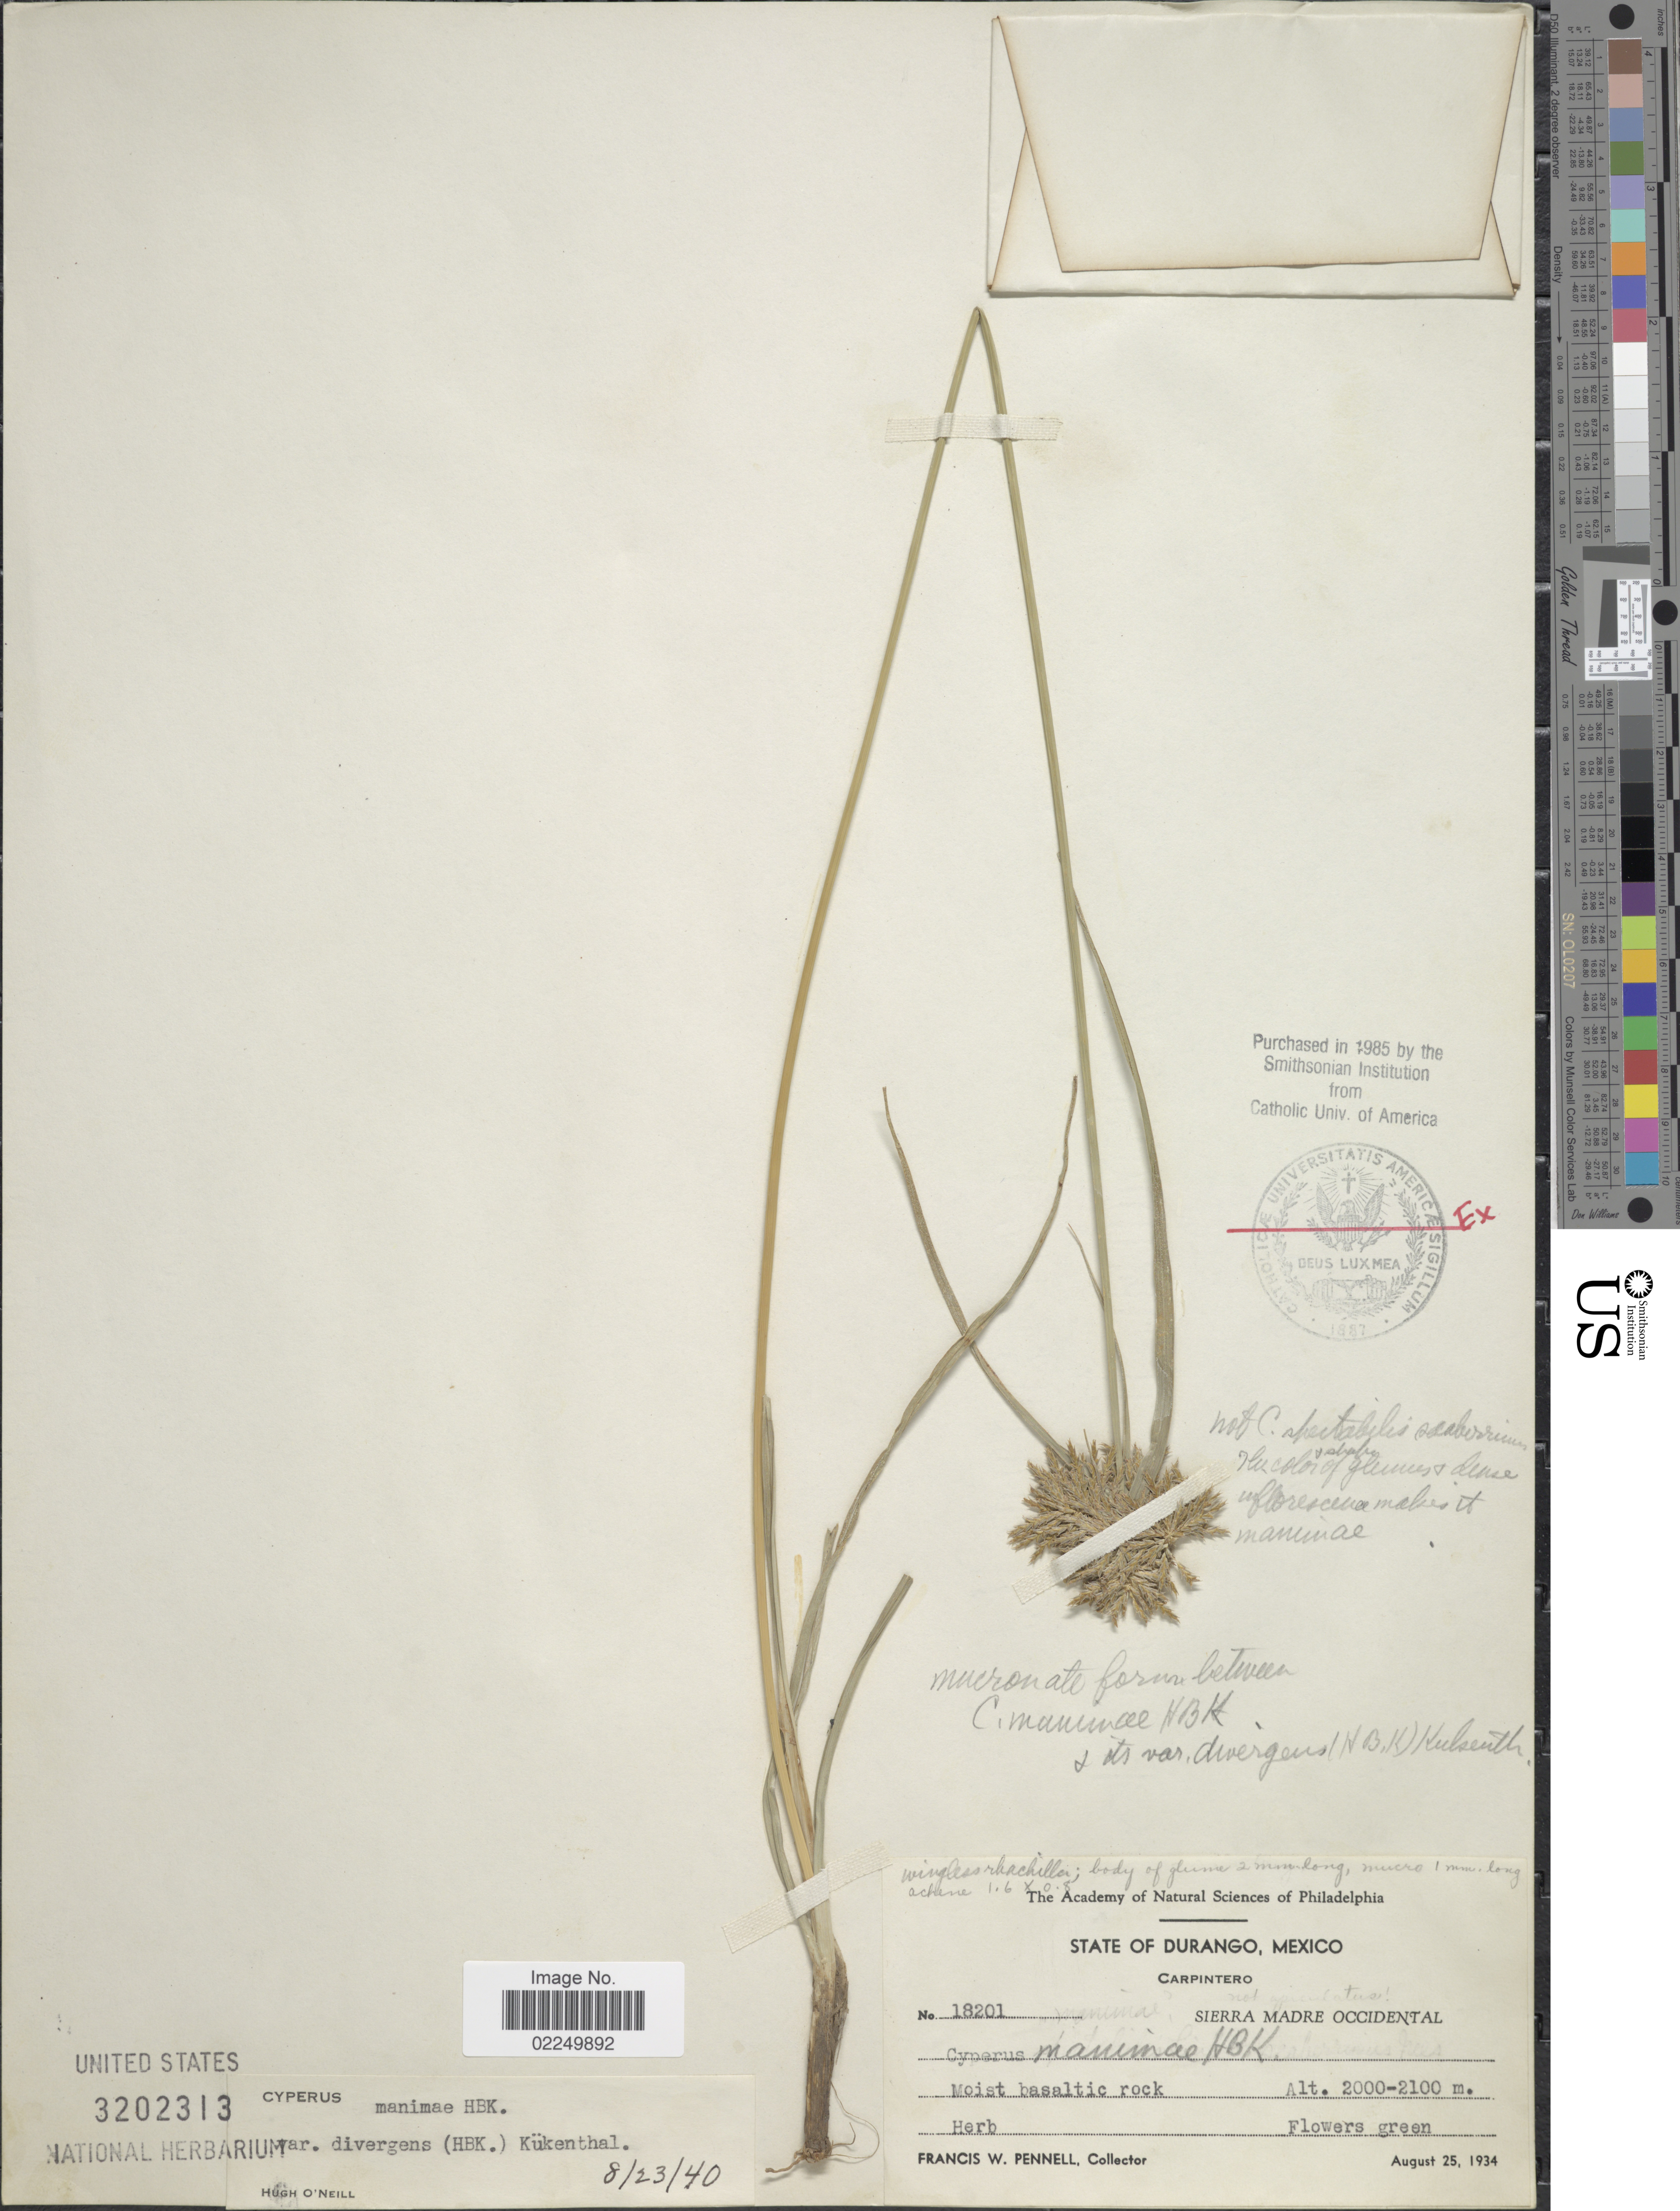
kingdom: Plantae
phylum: Tracheophyta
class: Liliopsida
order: Poales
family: Cyperaceae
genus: Cyperus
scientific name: Cyperus manimae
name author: Kunth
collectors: F. W. Pennell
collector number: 18201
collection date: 1934-08-25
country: Mexico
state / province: Durango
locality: Carpintero, Sierra Madre Occidental, moist basaltic rock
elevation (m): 2000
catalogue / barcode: US 3202313